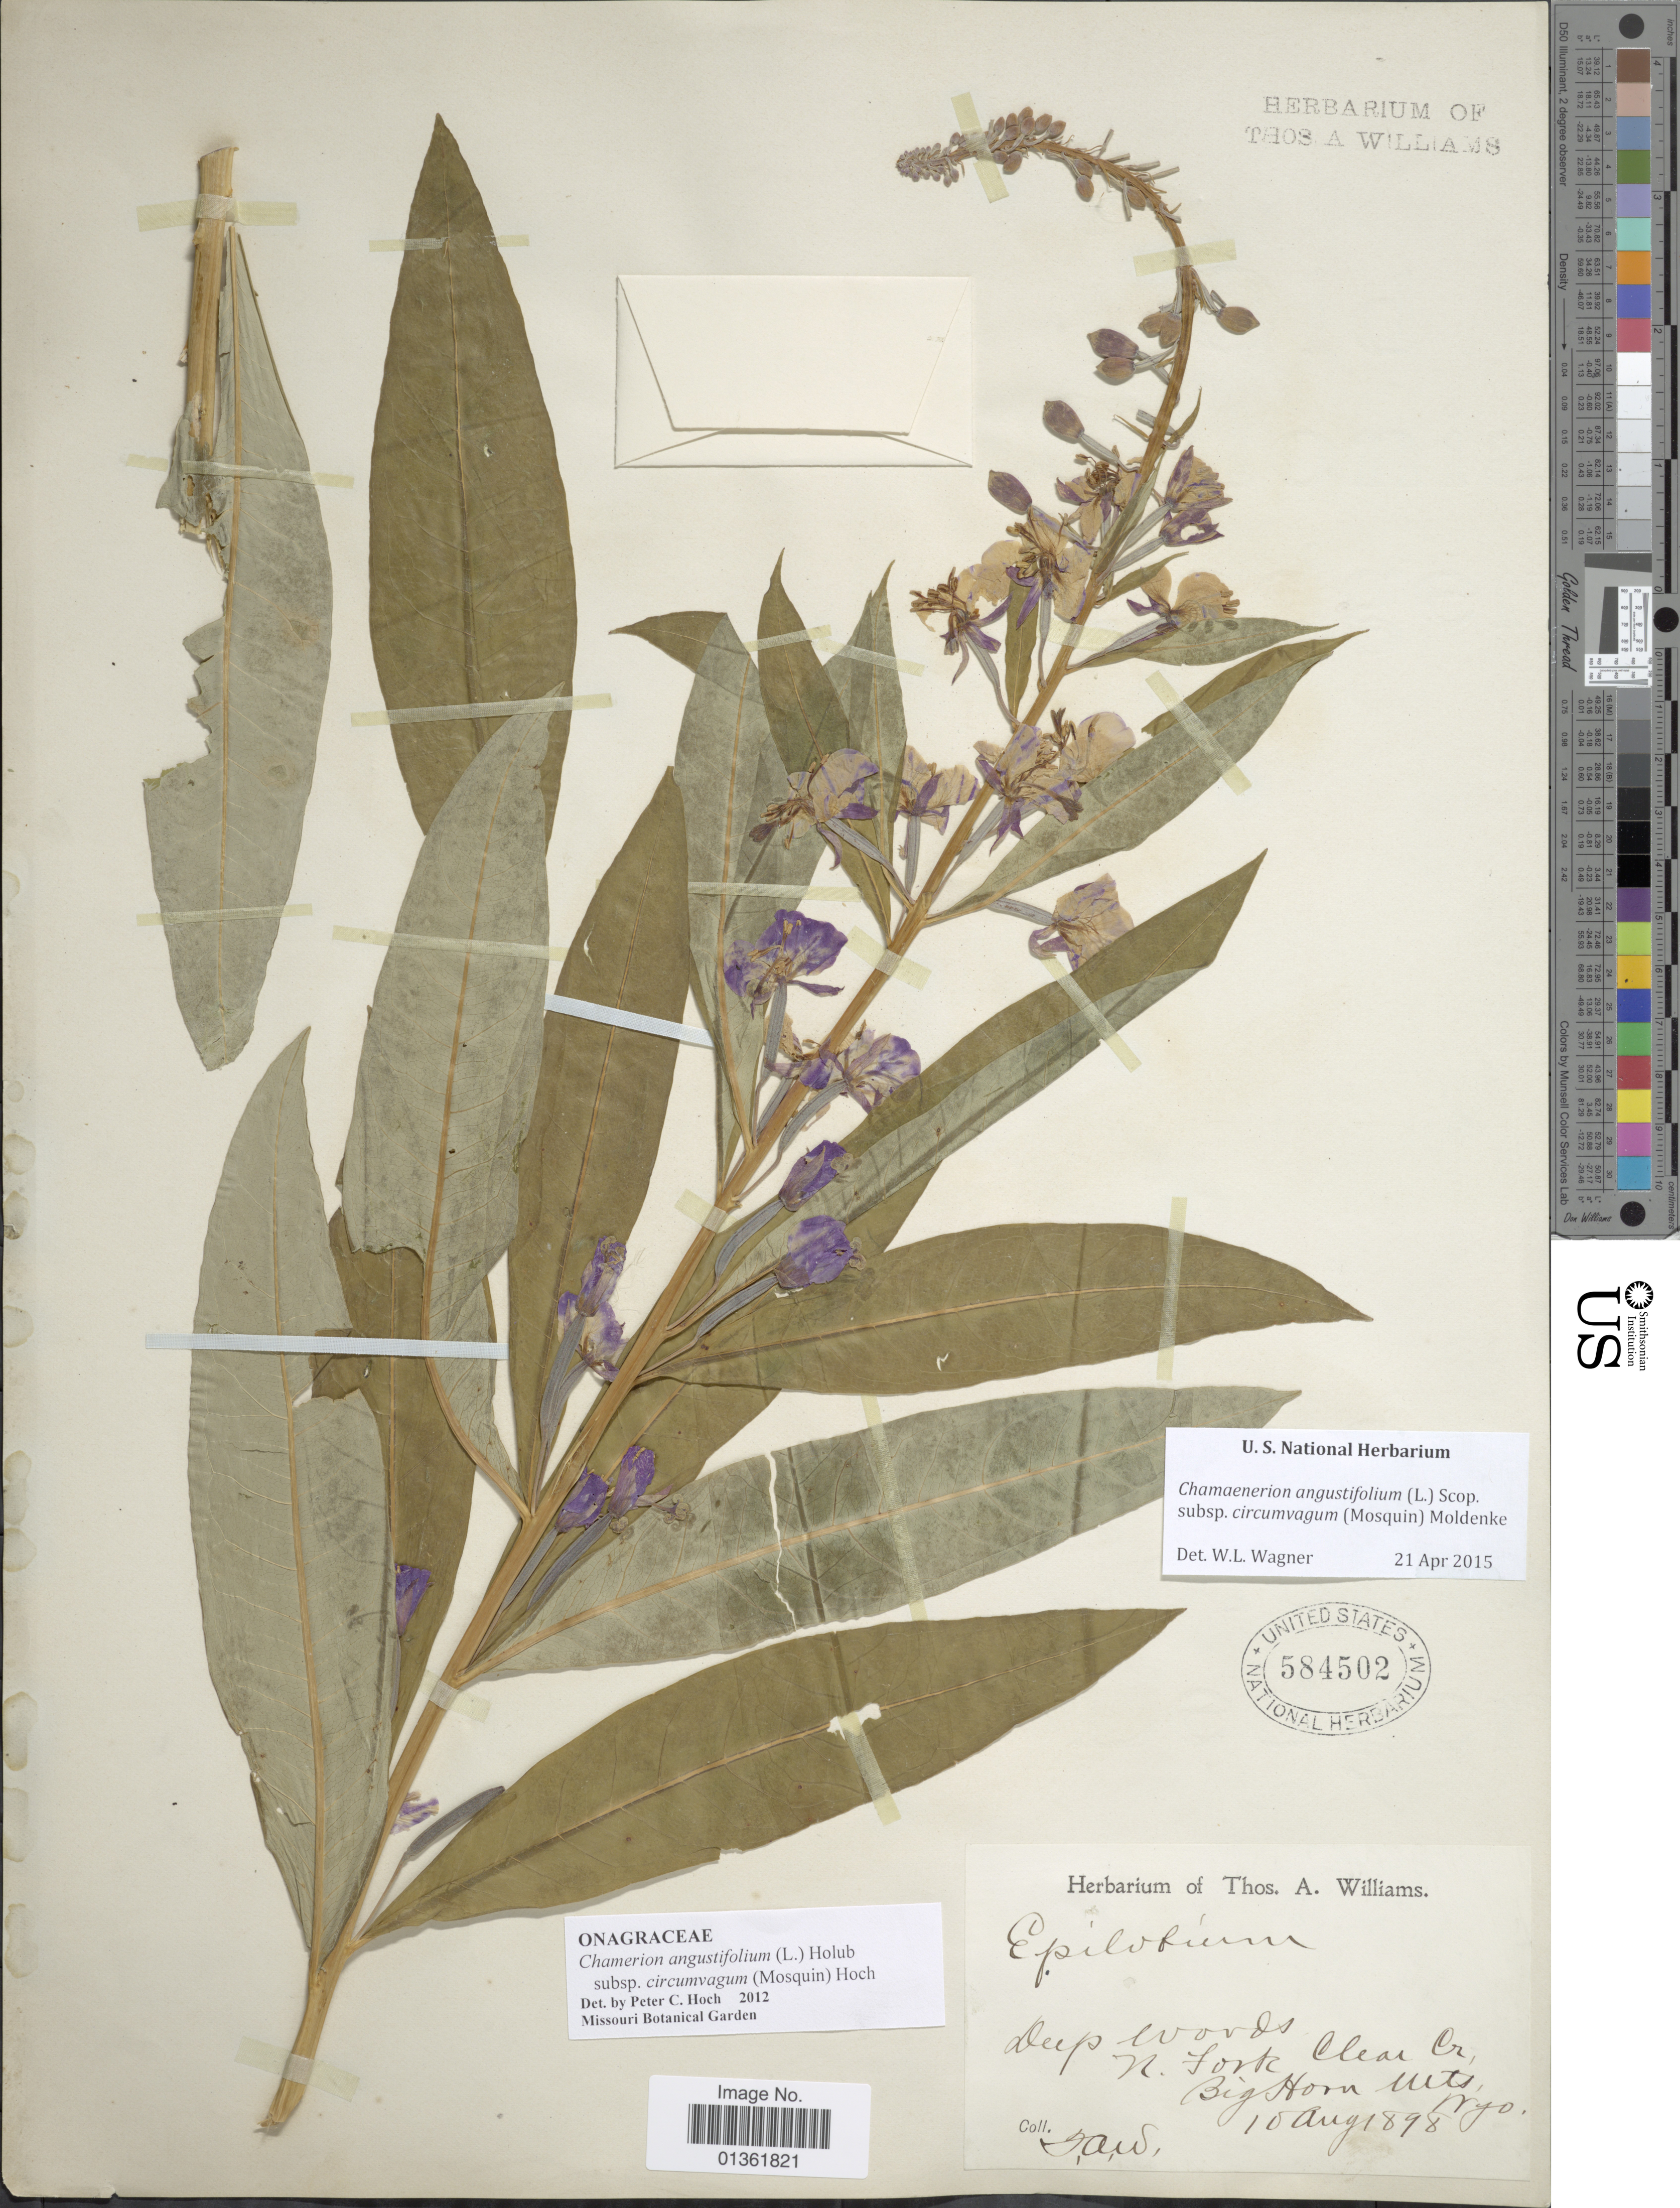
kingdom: Plantae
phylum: Tracheophyta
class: Magnoliopsida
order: Myrtales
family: Onagraceae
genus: Chamaenerion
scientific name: Chamaenerion angustifolium subsp. circumvagum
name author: (Mosquin) Moldenke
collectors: T. A. Williams (herbarium)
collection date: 1898-08-10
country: United States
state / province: Wyoming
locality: N. Fork Clear Cr, Big Horn Mts.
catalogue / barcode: US 584502